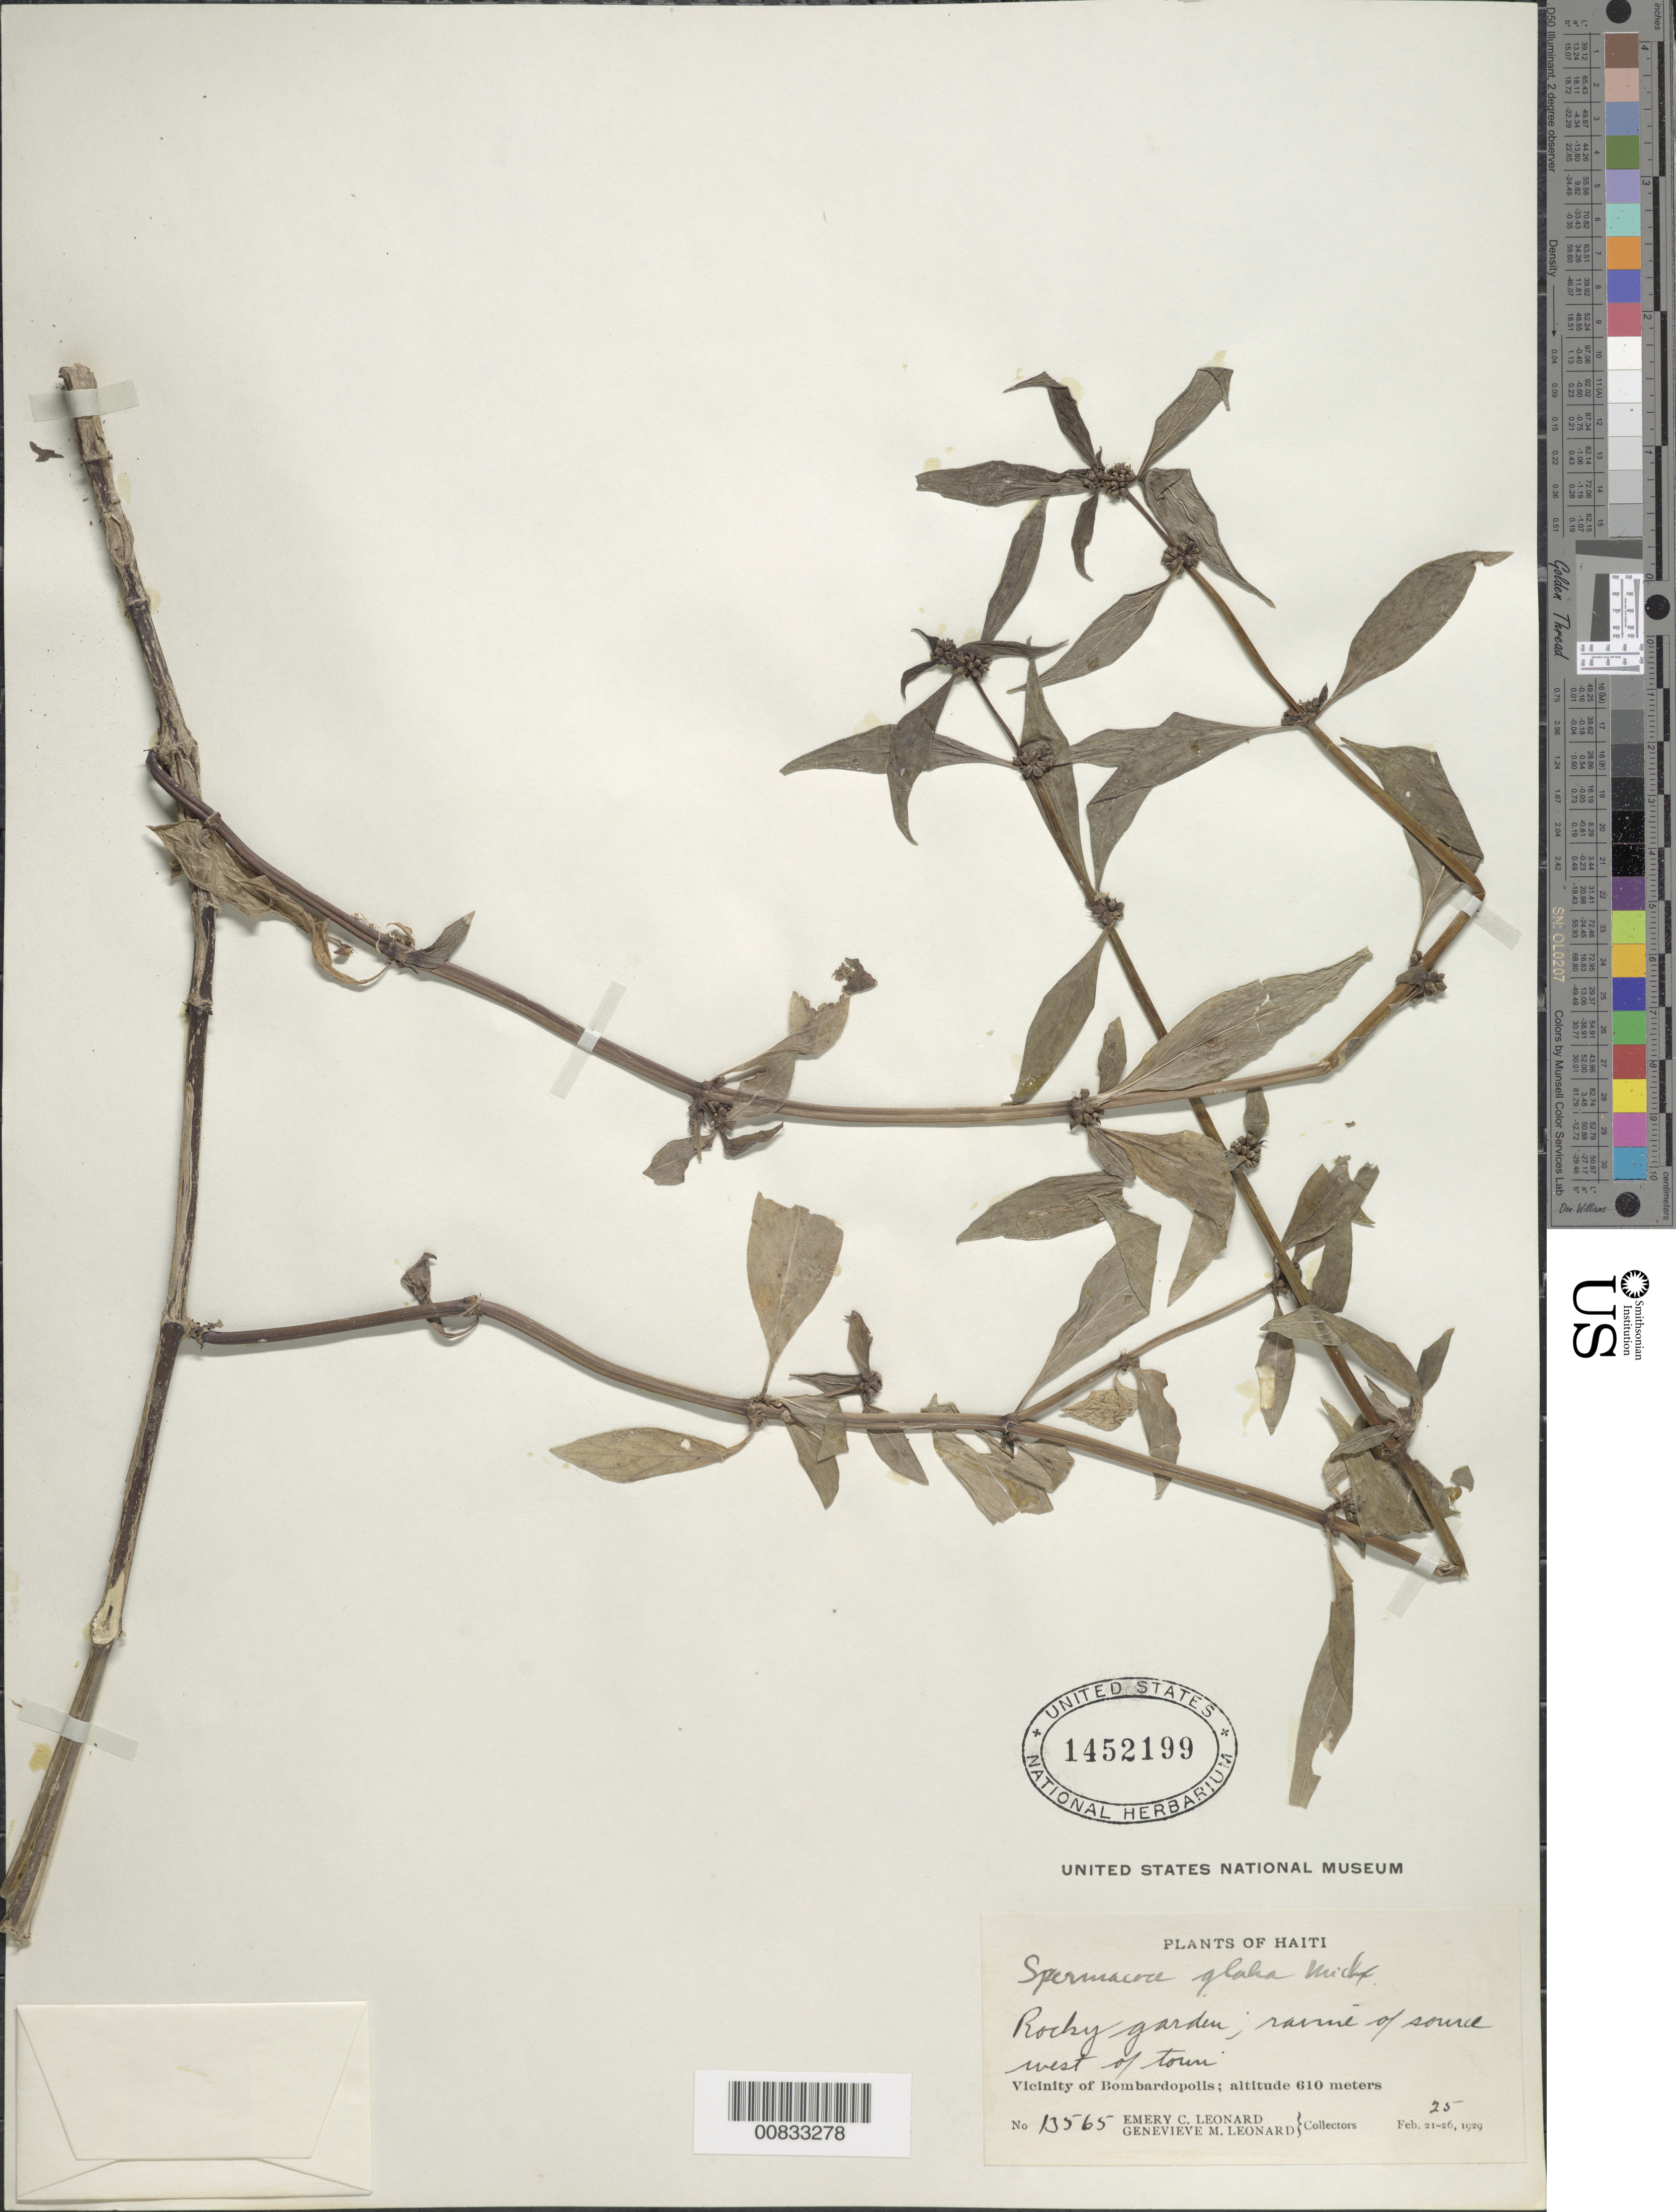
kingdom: Plantae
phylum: Tracheophyta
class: Magnoliopsida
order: Gentianales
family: Rubiaceae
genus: Spermacoce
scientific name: Spermacoce glabra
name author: Michx.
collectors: E. C. Leonard & G. M. Leonard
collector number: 13565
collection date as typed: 25 Feb 1929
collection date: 1929-02-25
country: Haiti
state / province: Nord-Ouest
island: Hispaniola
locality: Vicinity of Bombardopolis, W of town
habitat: Rocky garden near ravine of source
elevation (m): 610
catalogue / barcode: US 1452199